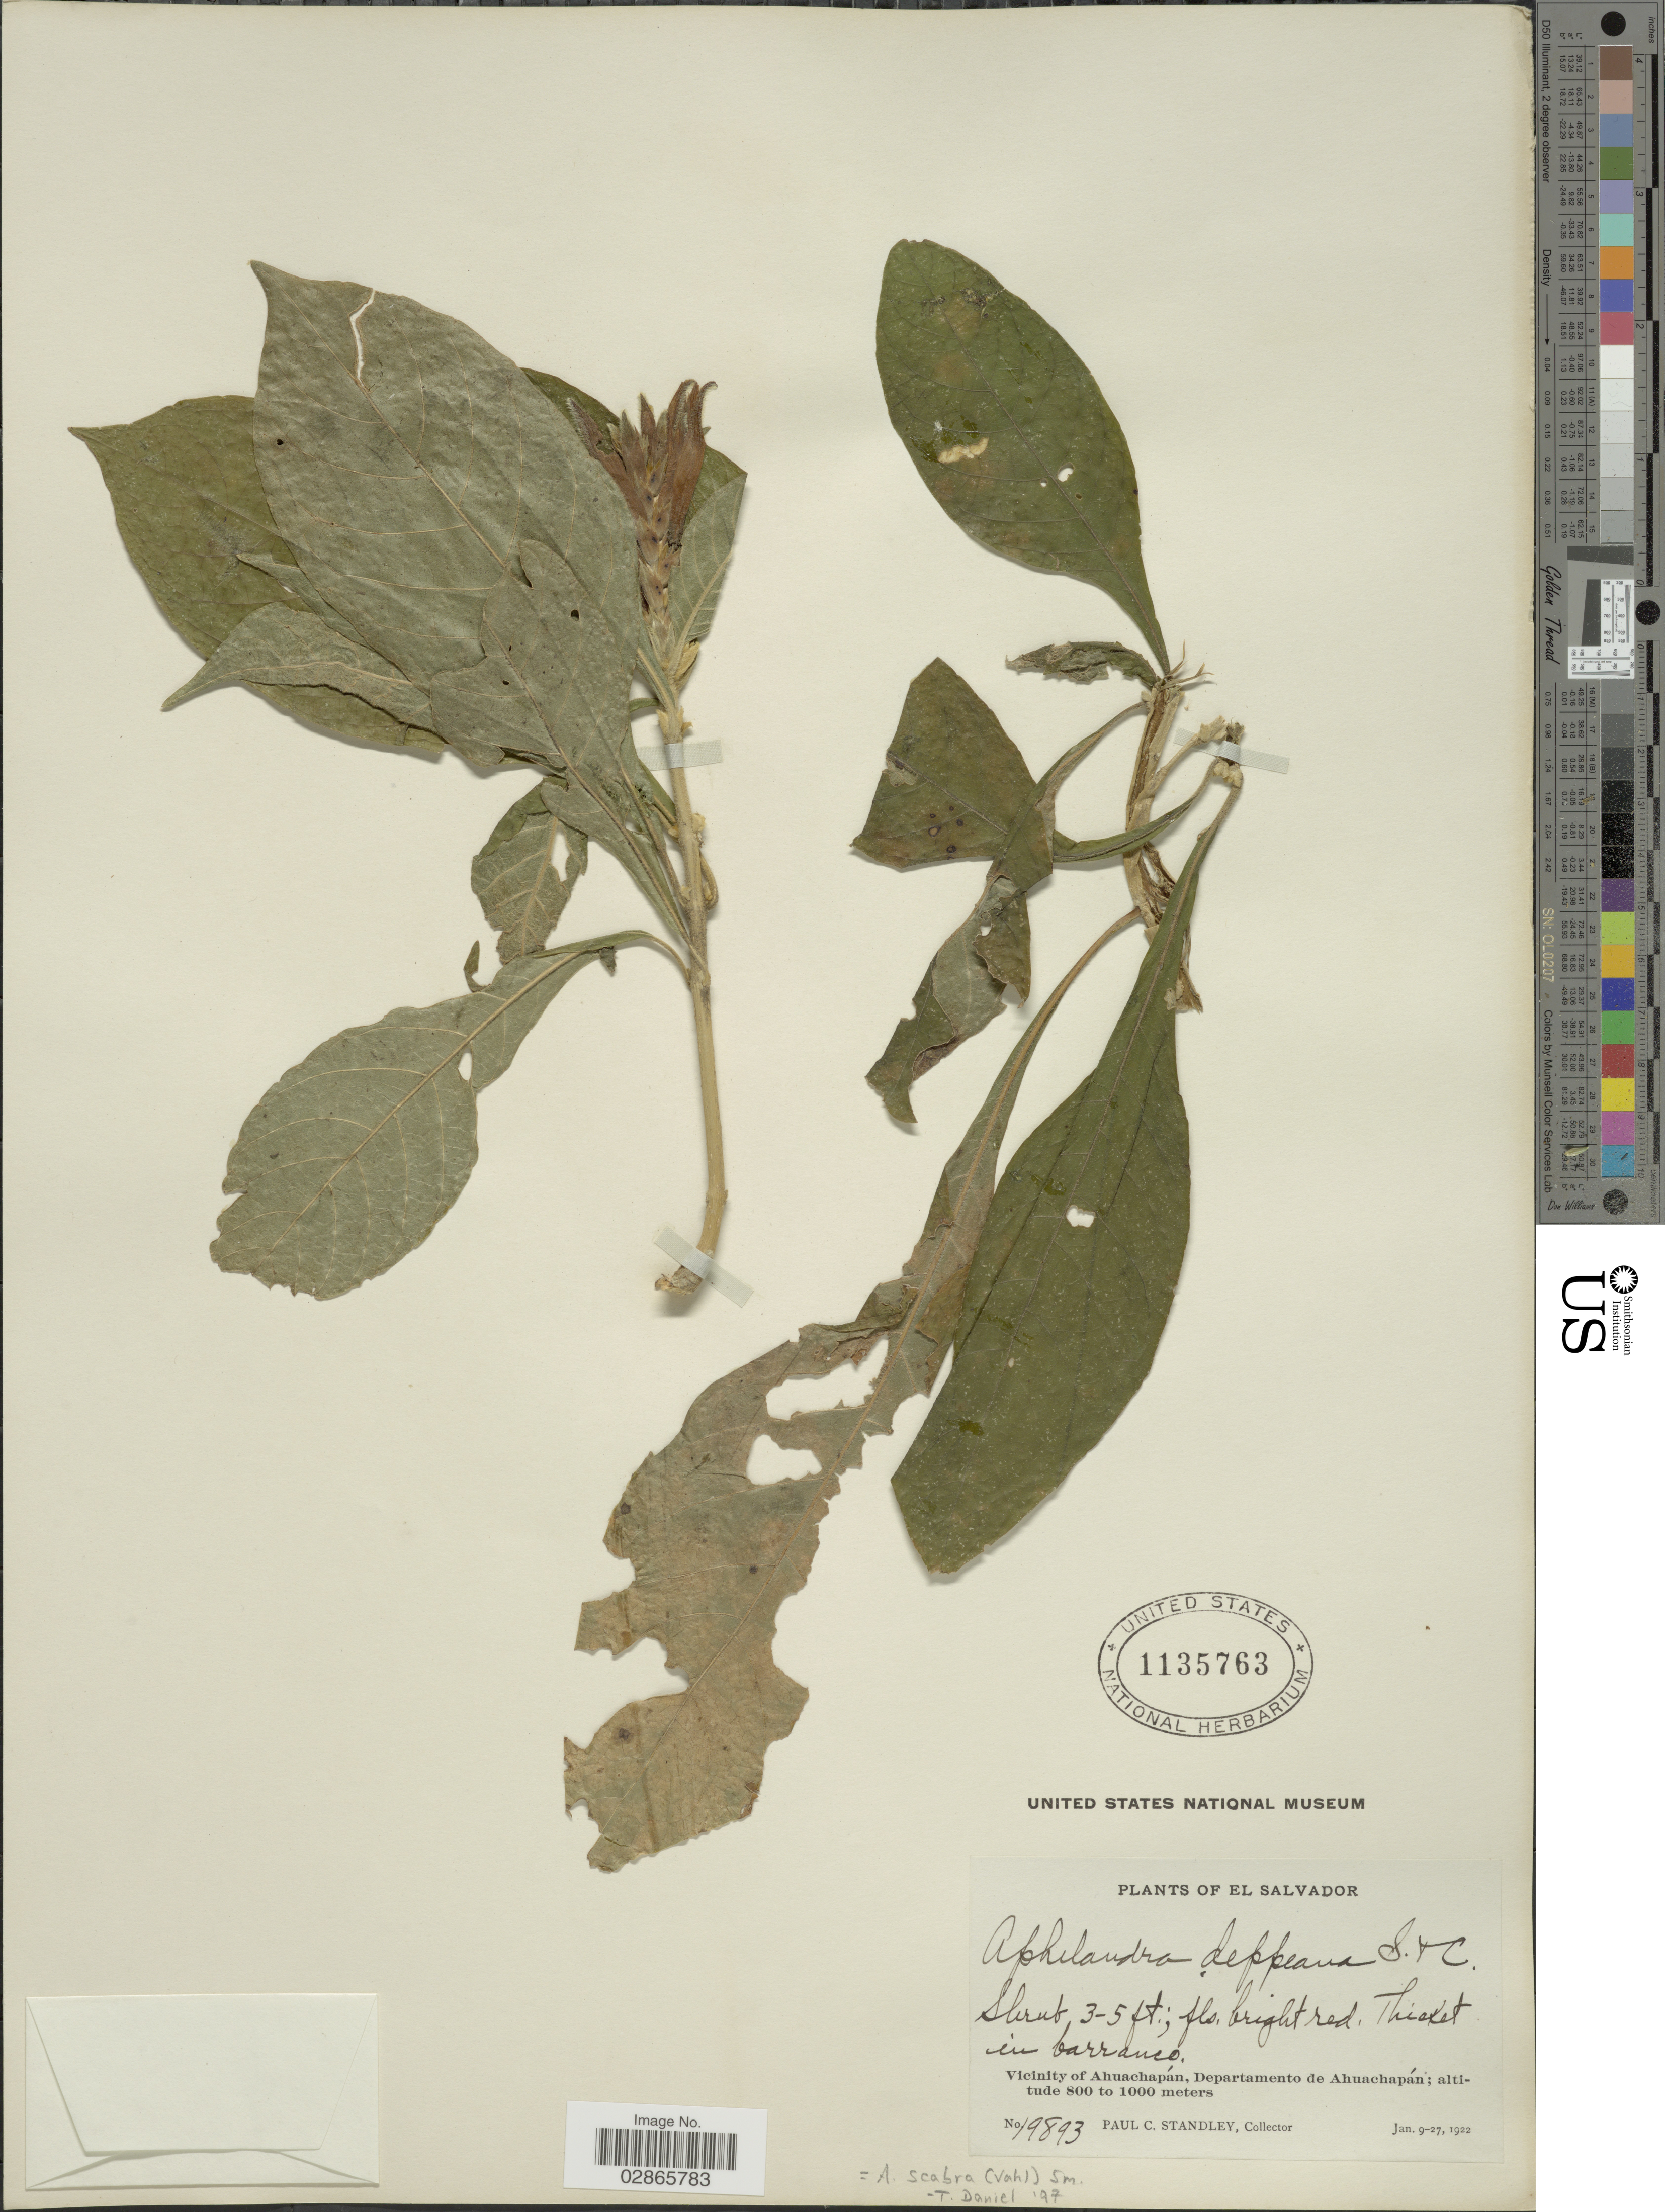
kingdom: Plantae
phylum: Tracheophyta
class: Magnoliopsida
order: Lamiales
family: Acanthaceae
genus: Aphelandra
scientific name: Aphelandra deppeana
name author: Schltdl. & Cham.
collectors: P. C. Standley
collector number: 19893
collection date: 1922-01-09/1922-01-27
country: El Salvador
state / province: Ahuachapan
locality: Vicinity of Ahuachapán, Departamento de Ahuachapán.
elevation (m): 800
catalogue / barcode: US 1135763